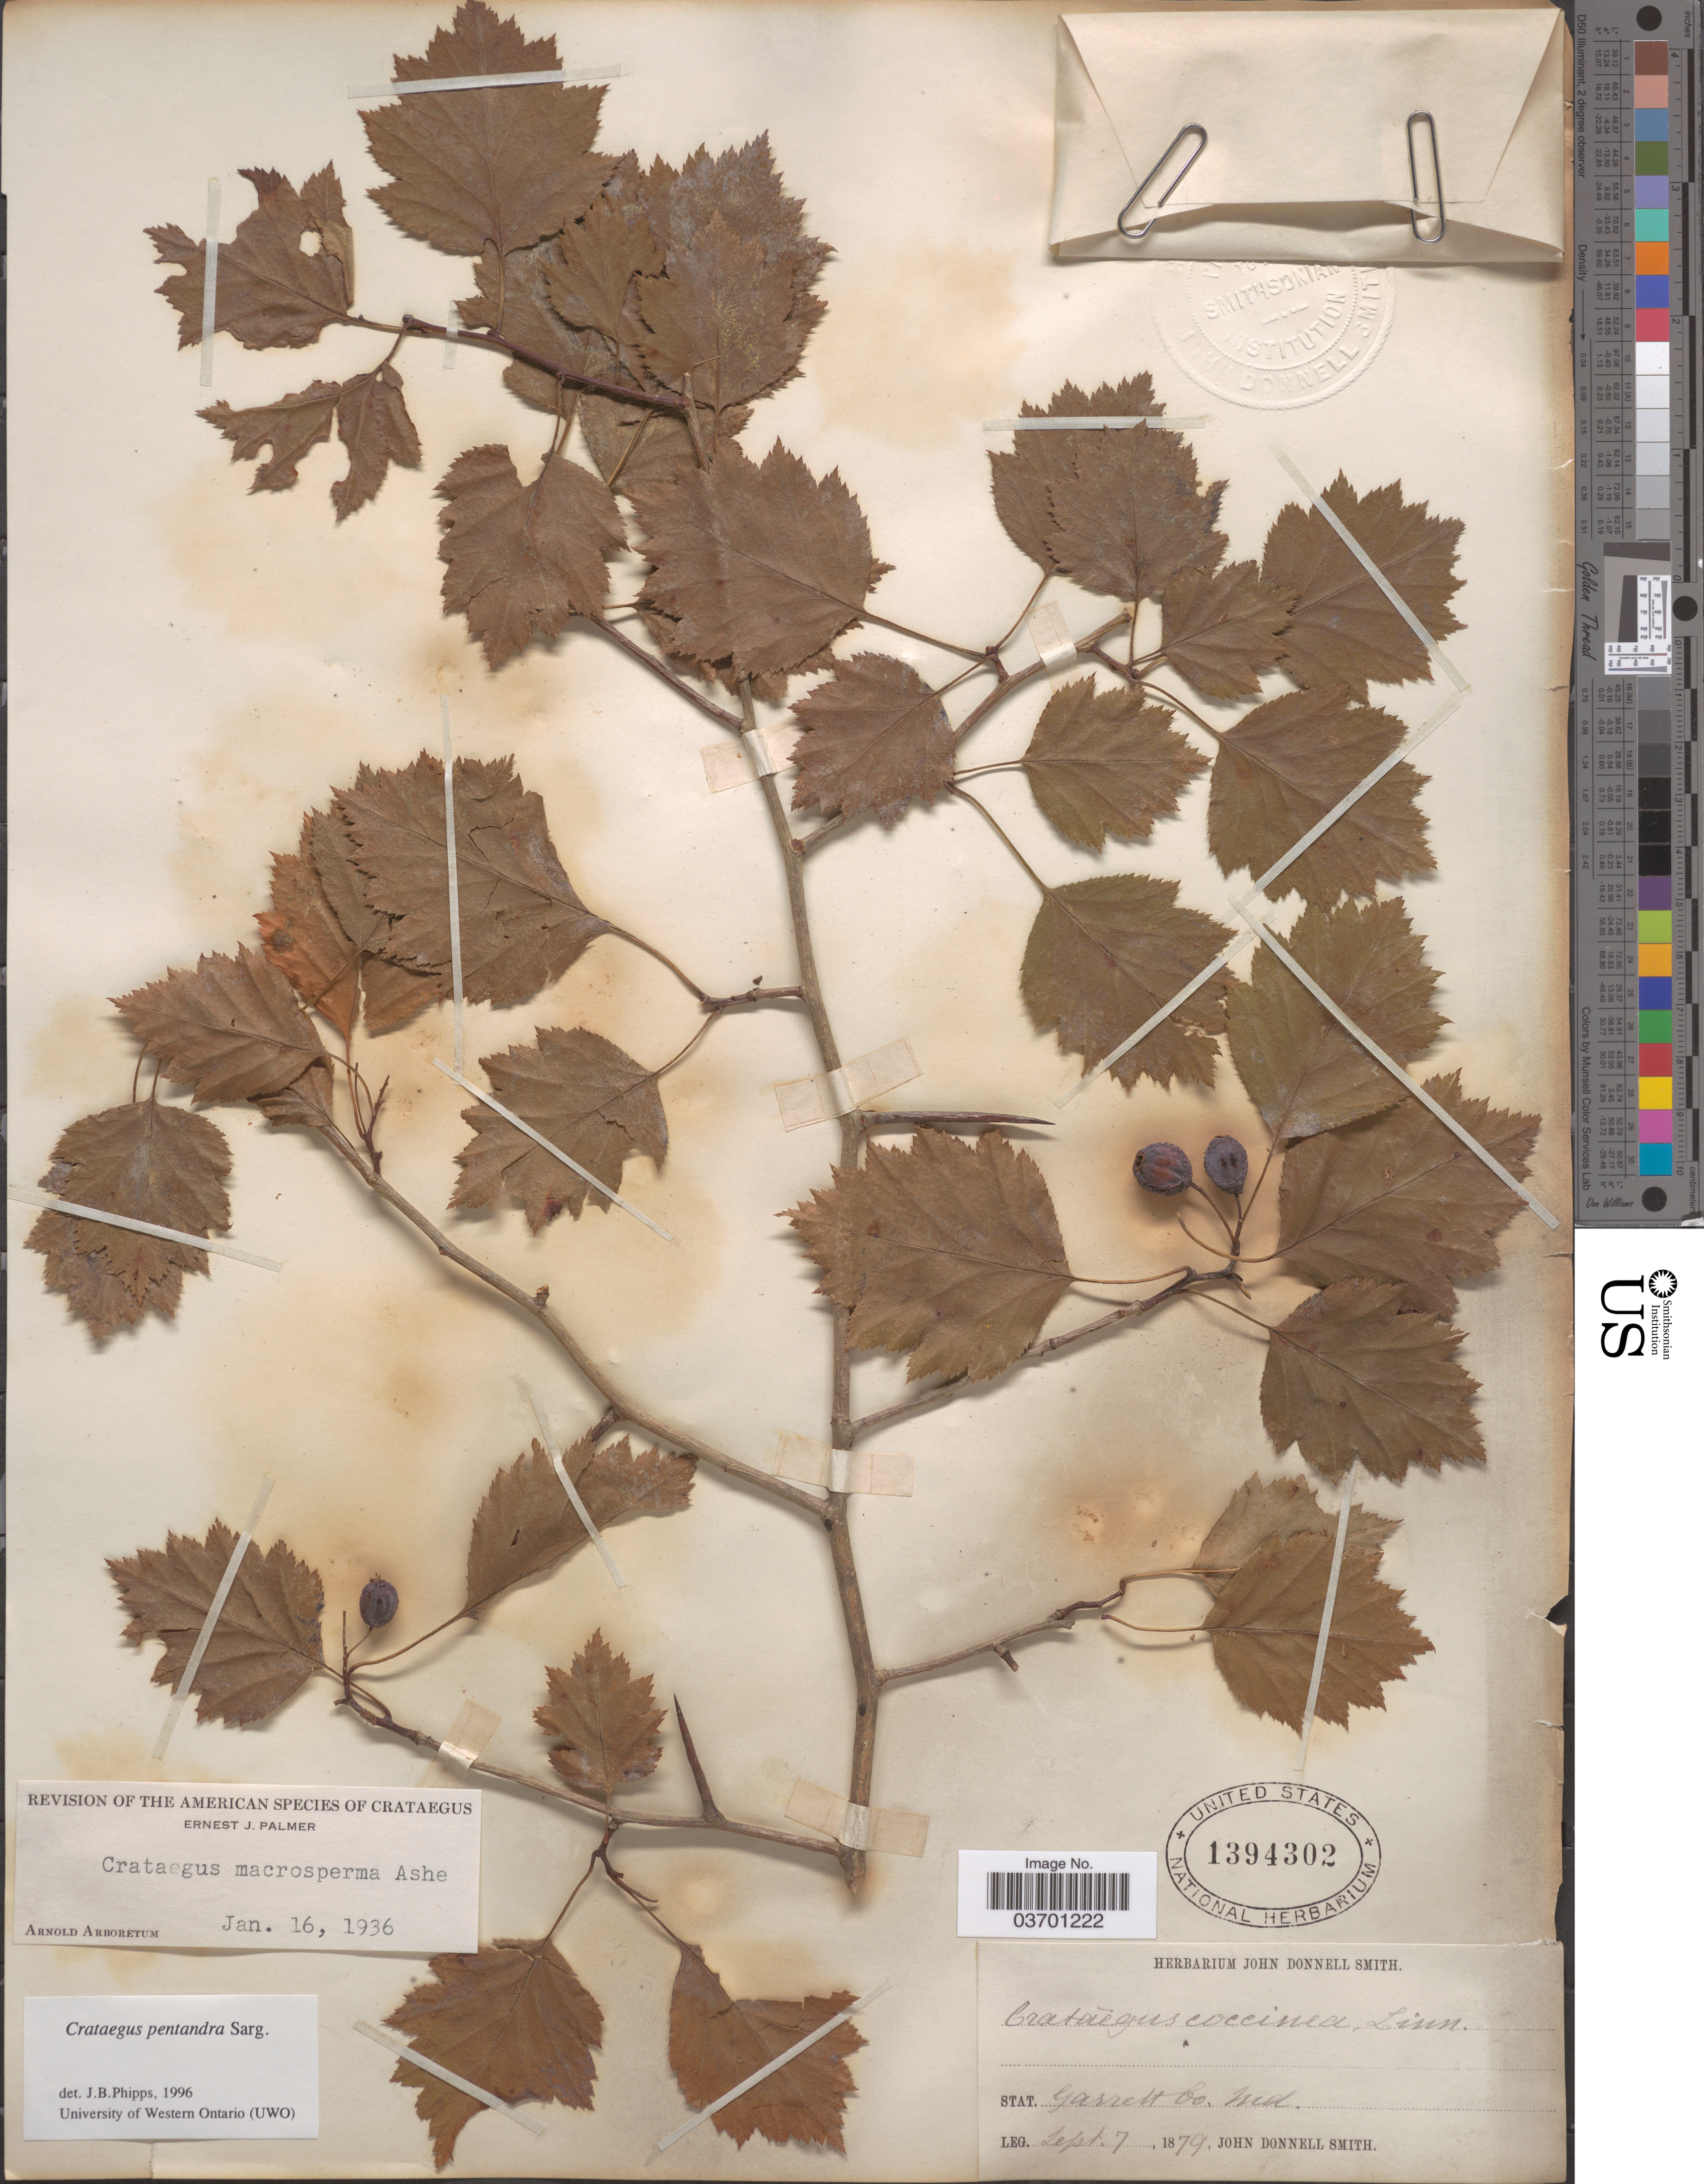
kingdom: Plantae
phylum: Tracheophyta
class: Magnoliopsida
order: Rosales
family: Rosaceae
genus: Crataegus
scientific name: Crataegus pentandra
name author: Sarg.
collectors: J. Donnell Smith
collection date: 1879-09-07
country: United States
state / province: Maryland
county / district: Garrett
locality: Stat. Garrett Co.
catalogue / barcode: US 1394302